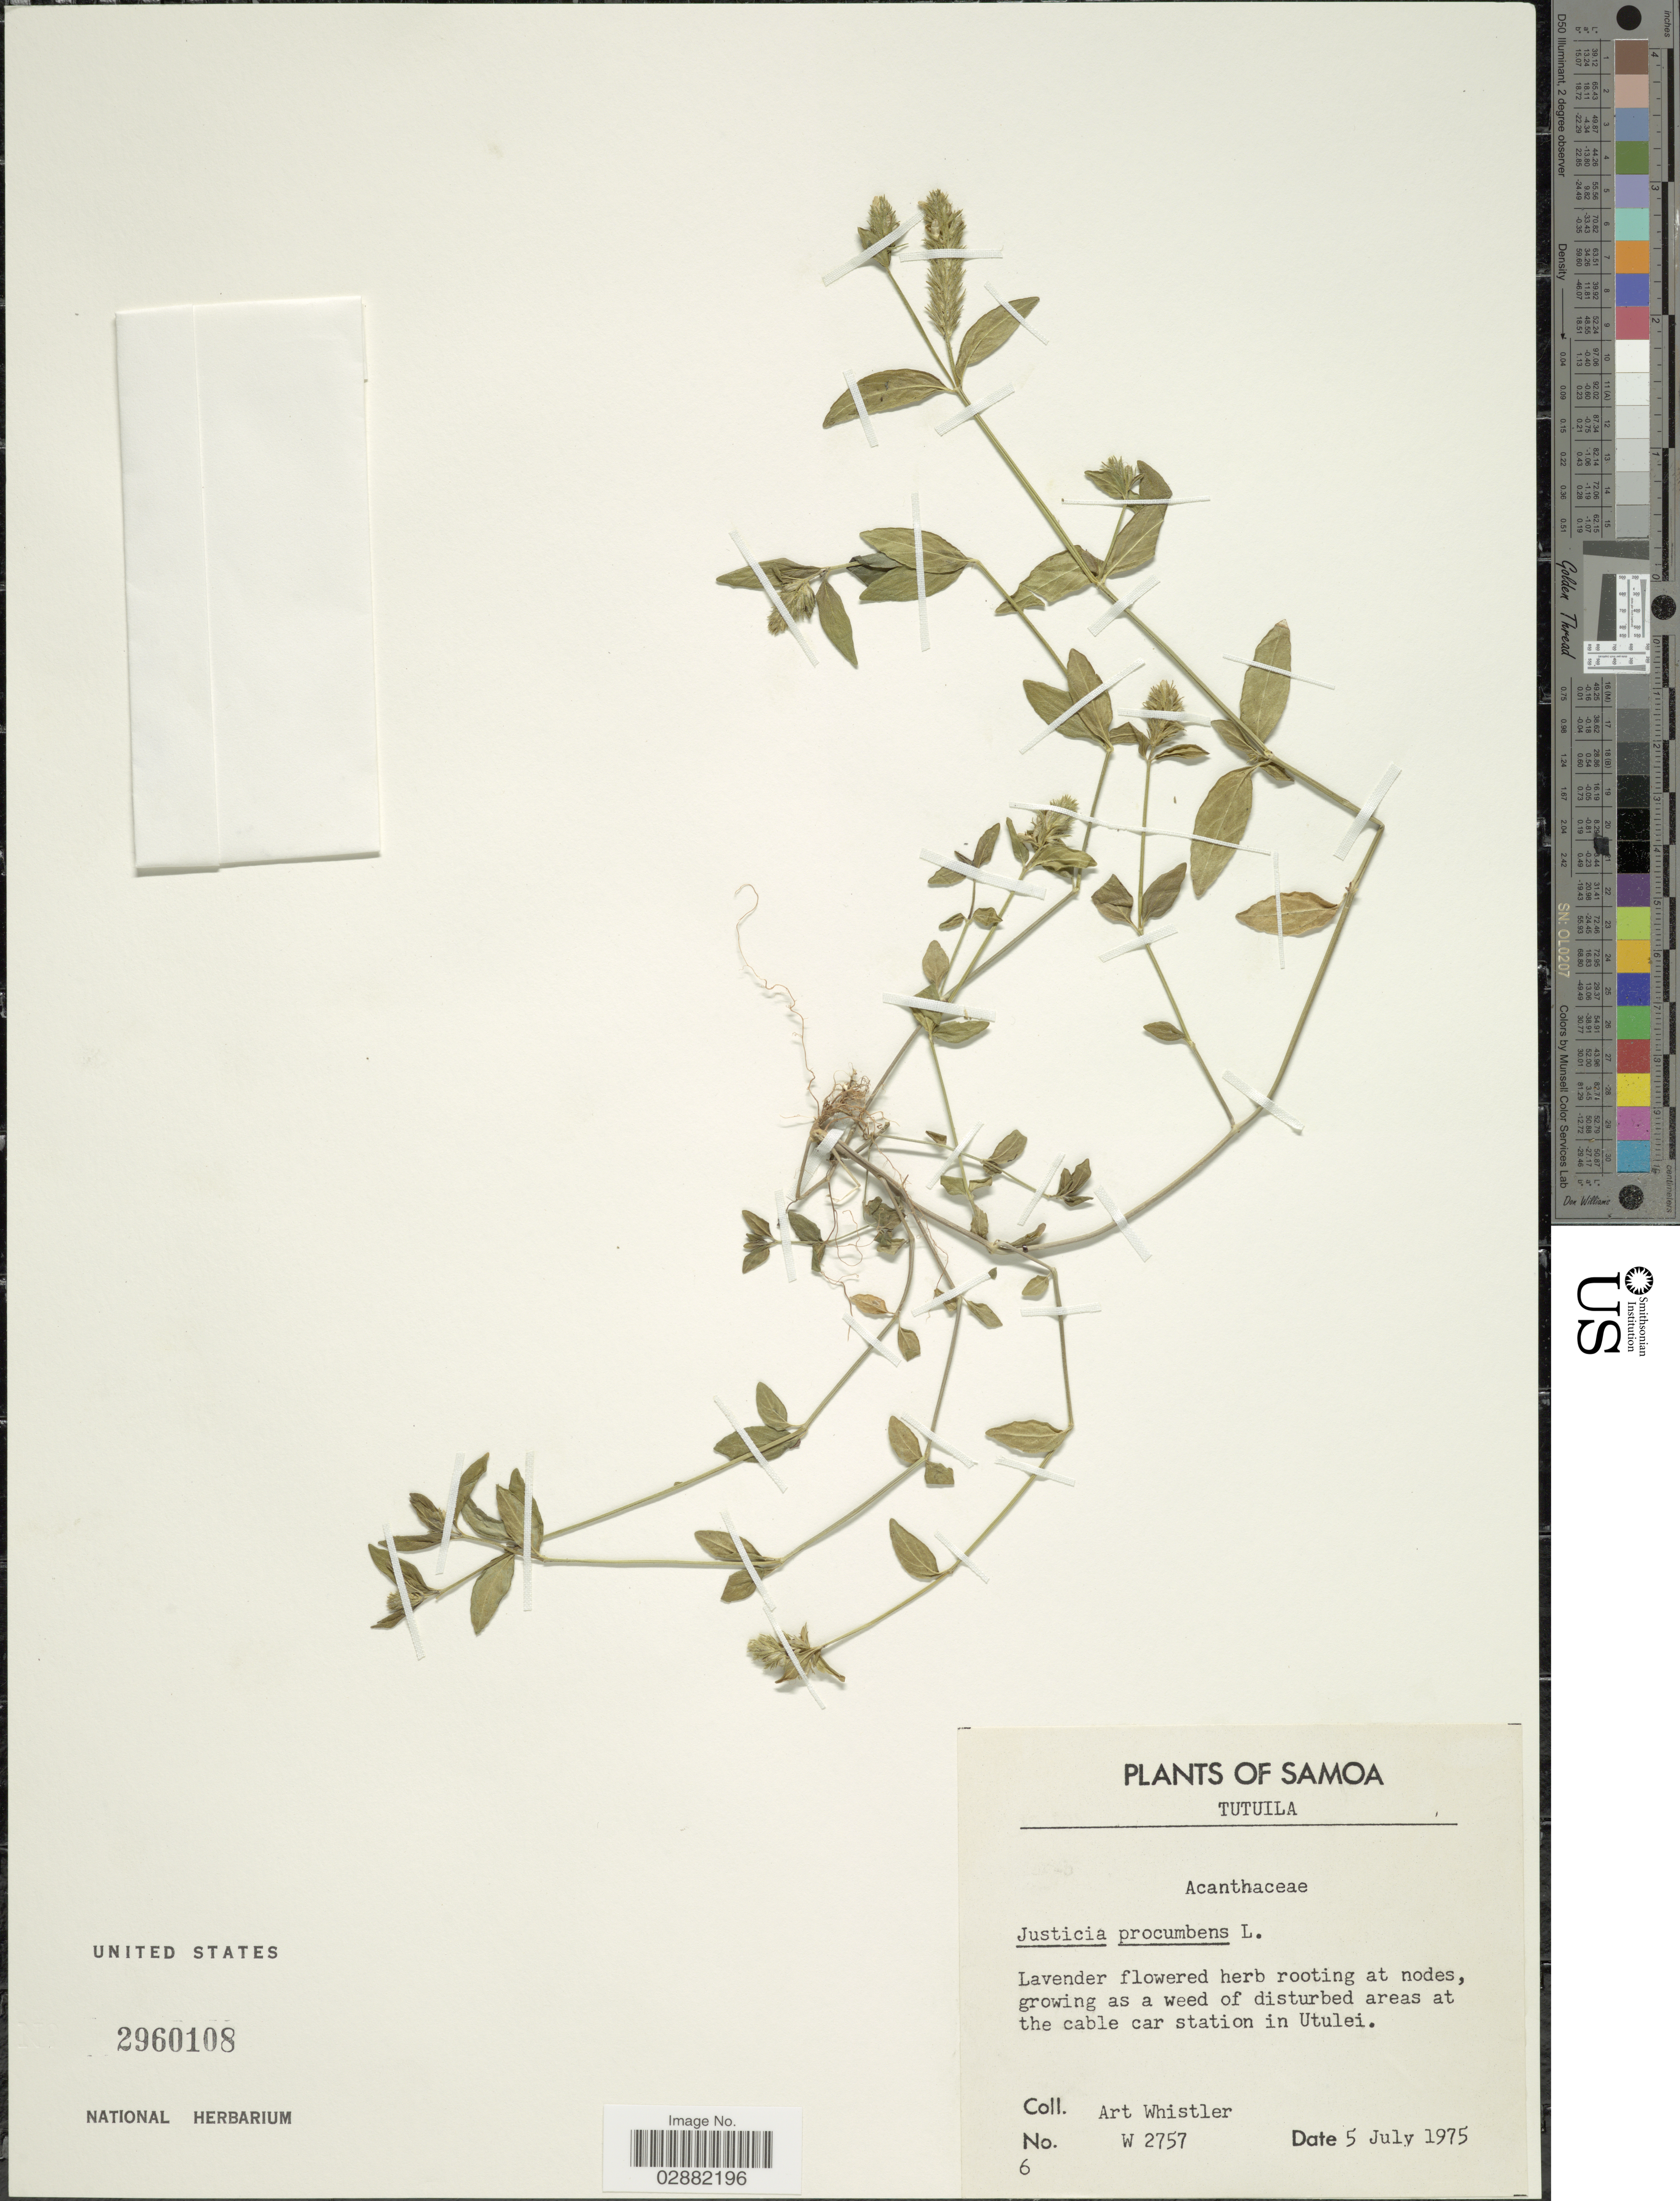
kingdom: Plantae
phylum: Tracheophyta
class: Magnoliopsida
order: Lamiales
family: Acanthaceae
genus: Justicia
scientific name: Justicia procumbens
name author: L.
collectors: A. Whistler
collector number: W2757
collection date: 1975-07-05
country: American Samoa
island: Tutuila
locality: Samoa. Tutuilla. Growing as a weed of disturbed areas at the cable car station in Utulei.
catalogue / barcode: US 2960108